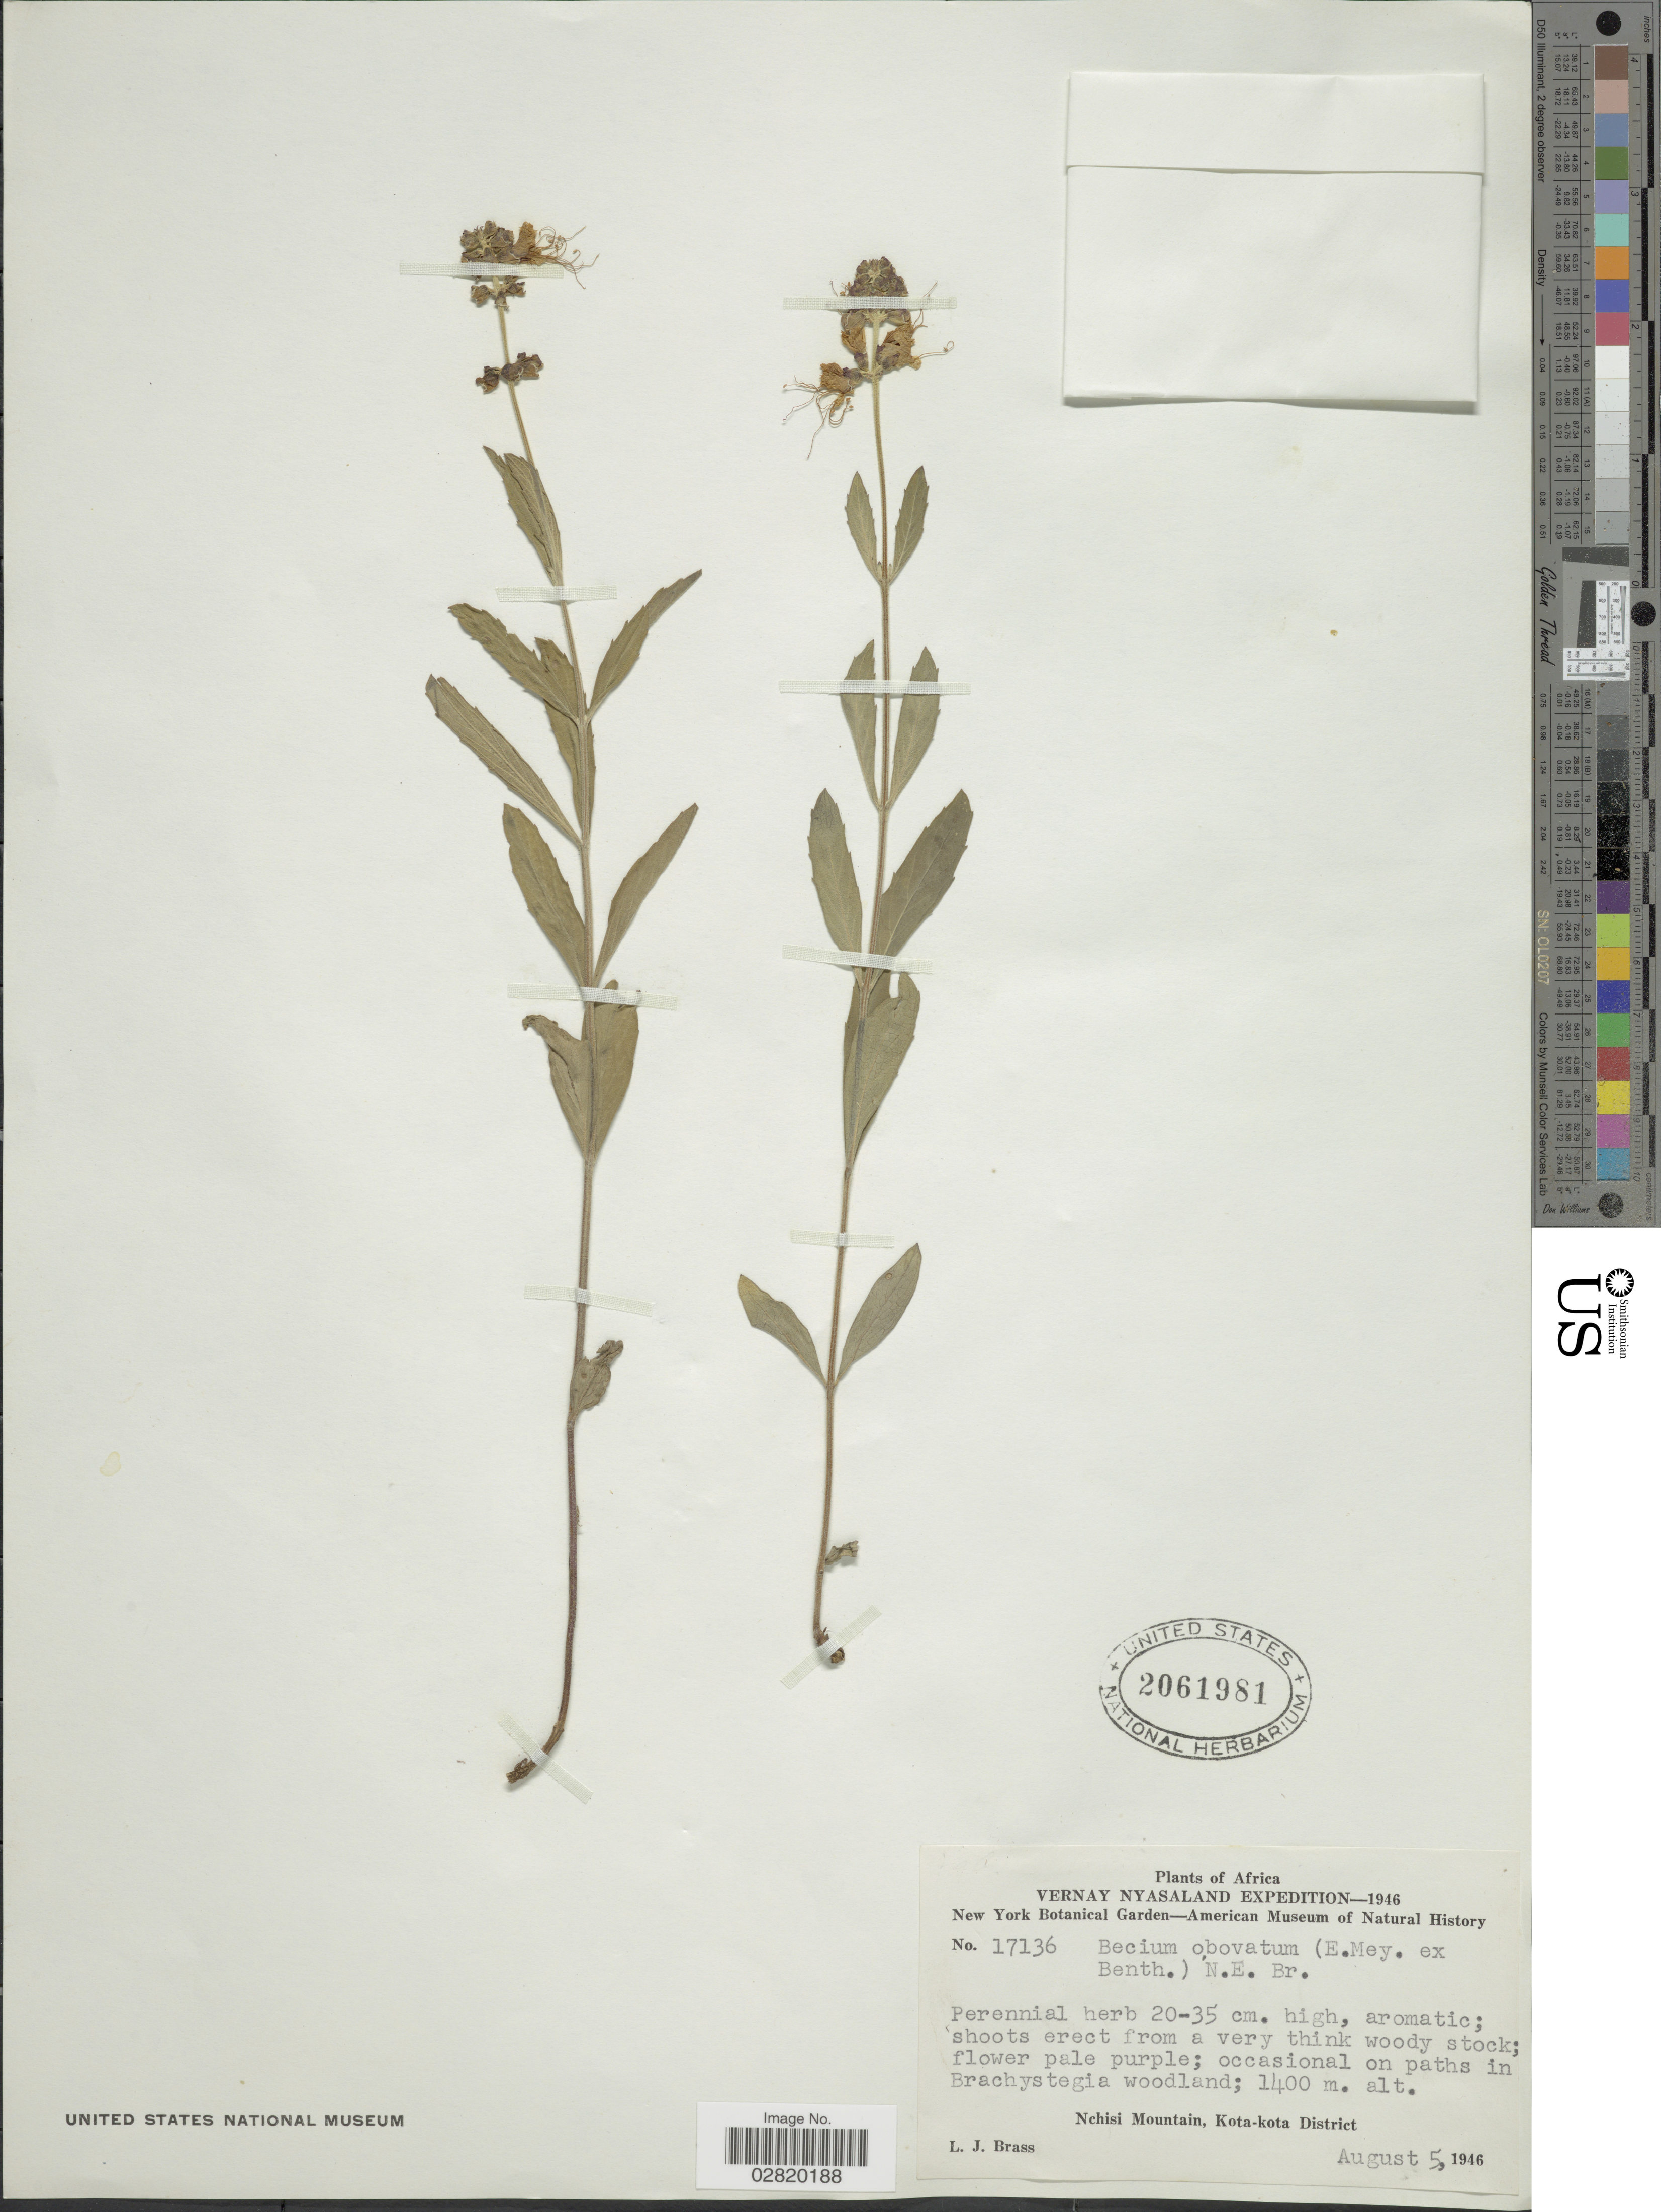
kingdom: Plantae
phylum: Tracheophyta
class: Magnoliopsida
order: Lamiales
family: Lamiaceae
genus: Becium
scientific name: Becium obovatum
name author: (E. Mey. ex Benth.) N.E. Br.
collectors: L. J. Brass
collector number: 17136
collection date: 1946-09-05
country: Malawi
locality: Vernay Nyasaland, Nchisi Mountain, Kota-kota District.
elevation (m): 1400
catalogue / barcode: US 2061981